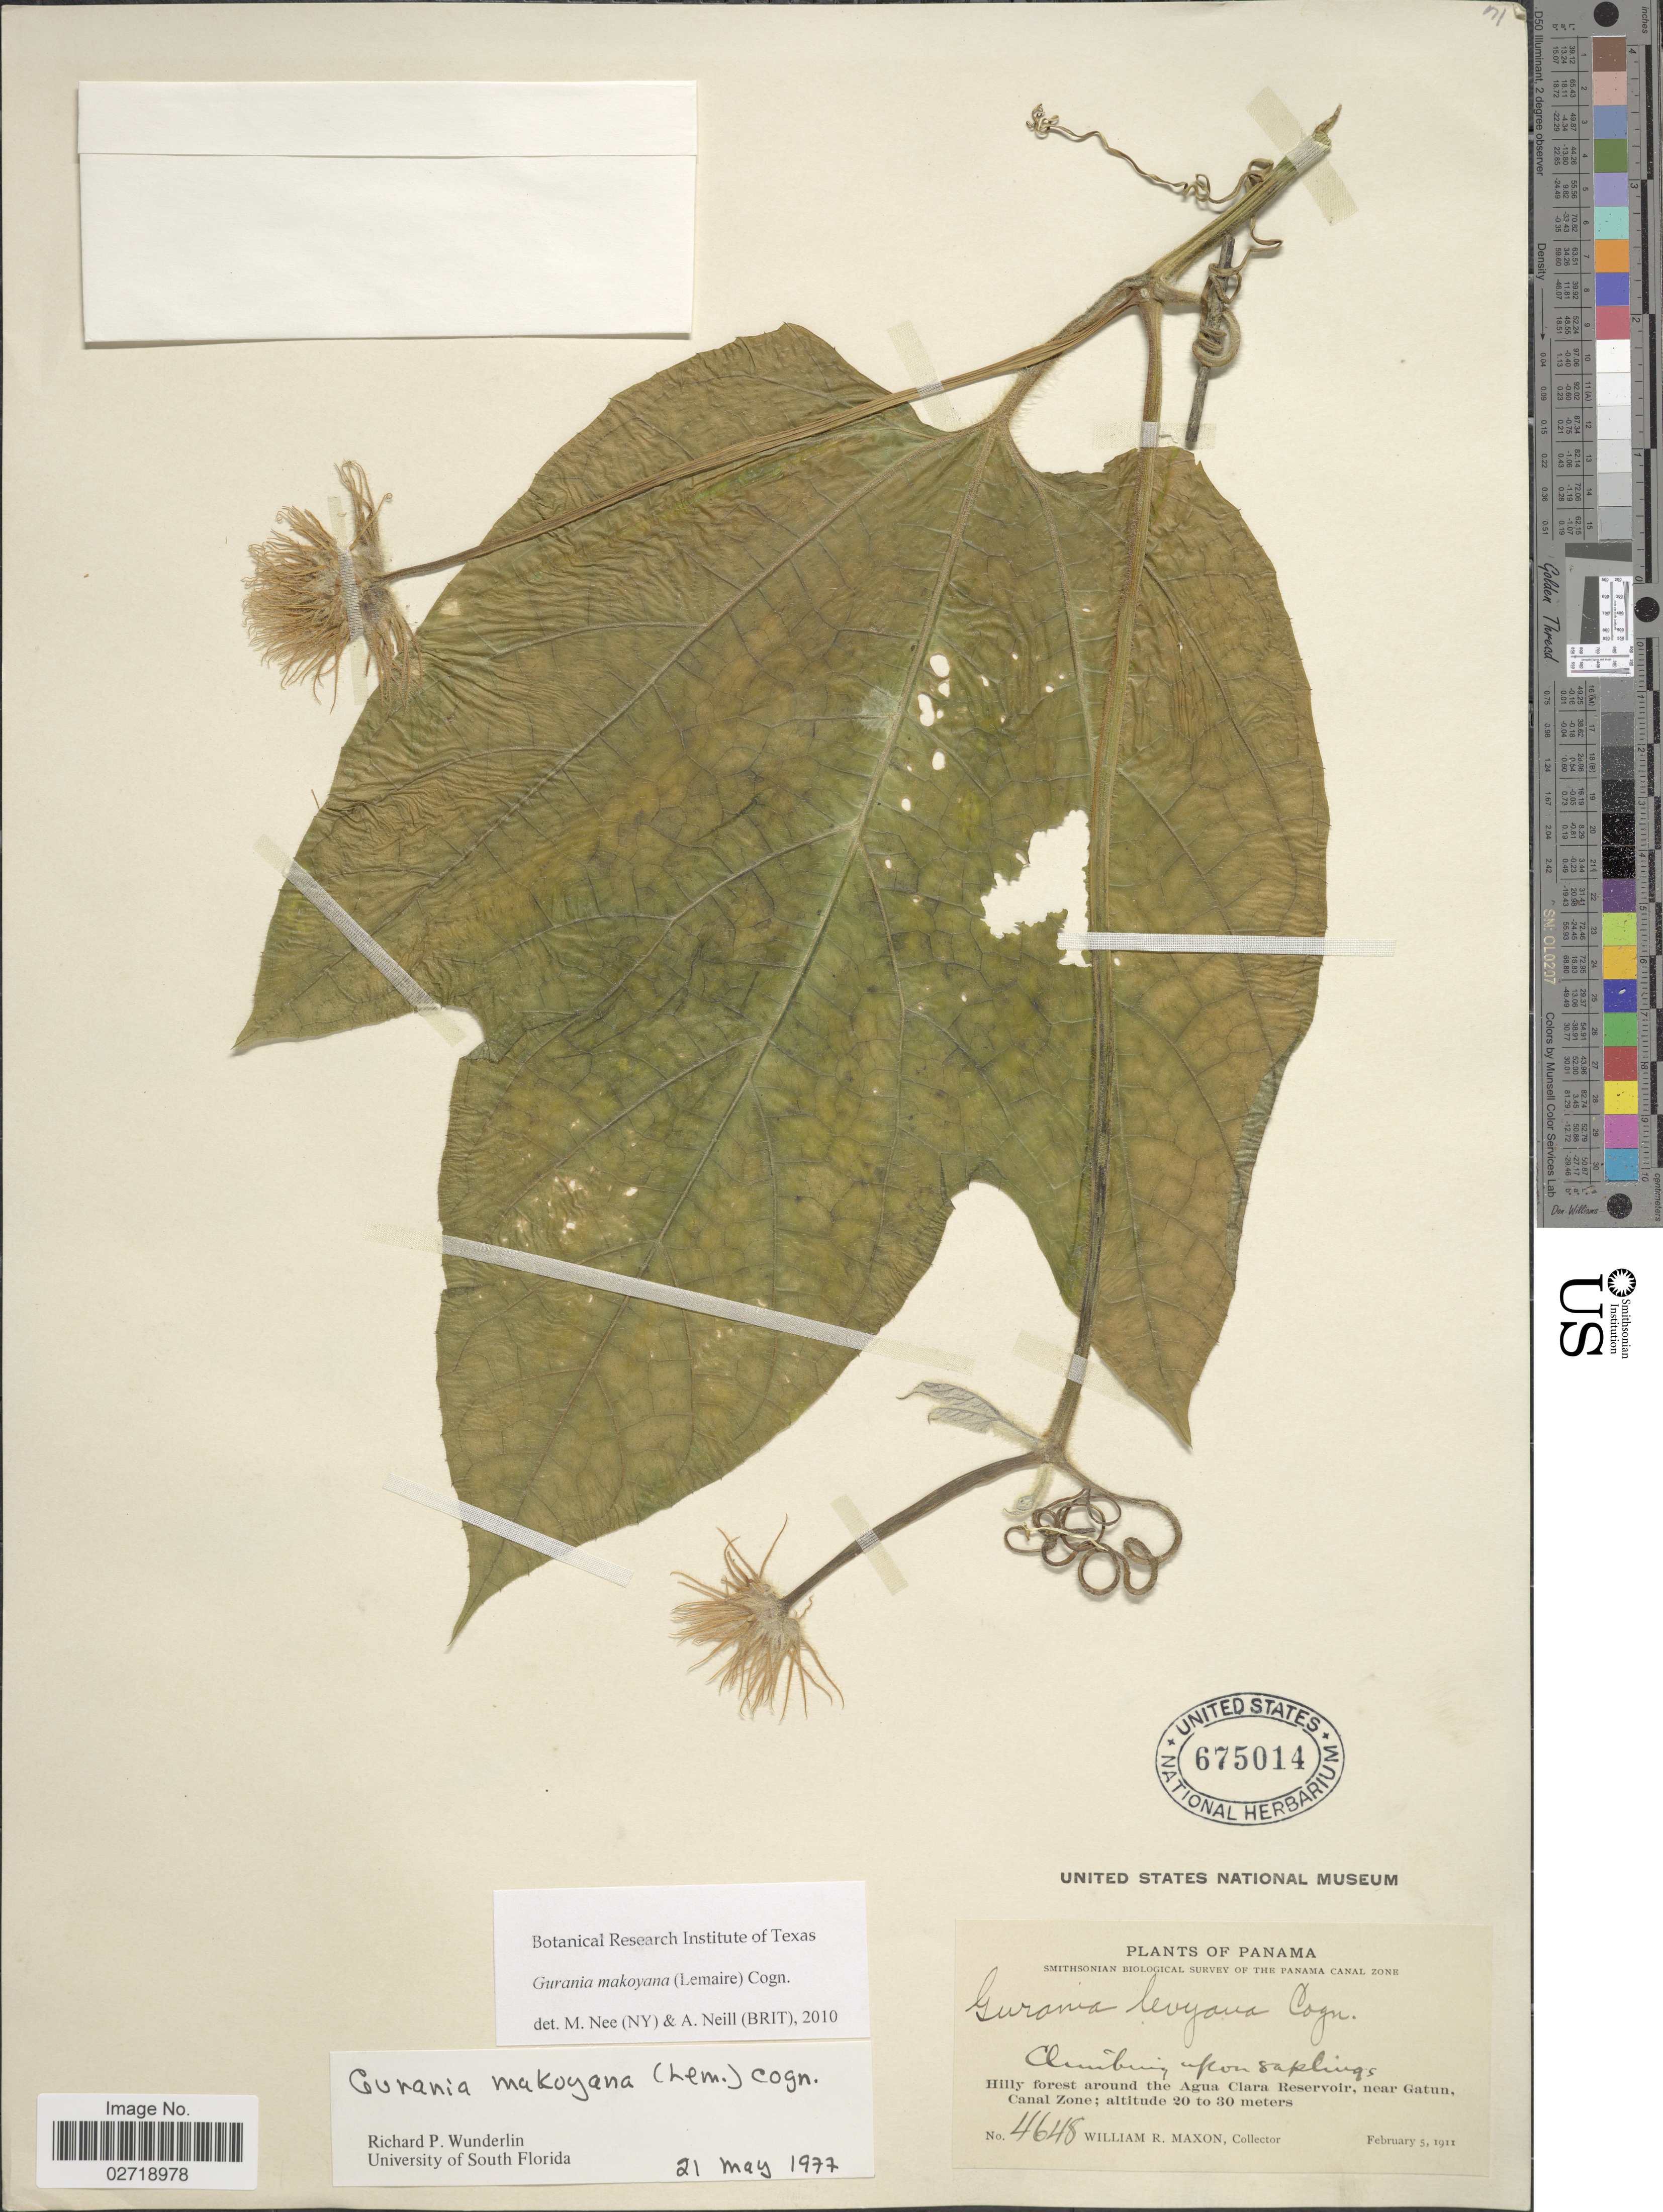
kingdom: Plantae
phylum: Tracheophyta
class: Magnoliopsida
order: Cucurbitales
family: Cucurbitaceae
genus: Gurania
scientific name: Gurania makoyana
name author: (Lem.) Cogn.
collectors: W. R. Maxon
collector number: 4648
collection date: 1911-02-05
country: Panama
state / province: Colón / Panamá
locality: Around the Agua Clara Reservoir, near Gatun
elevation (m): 20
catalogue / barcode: US 675014